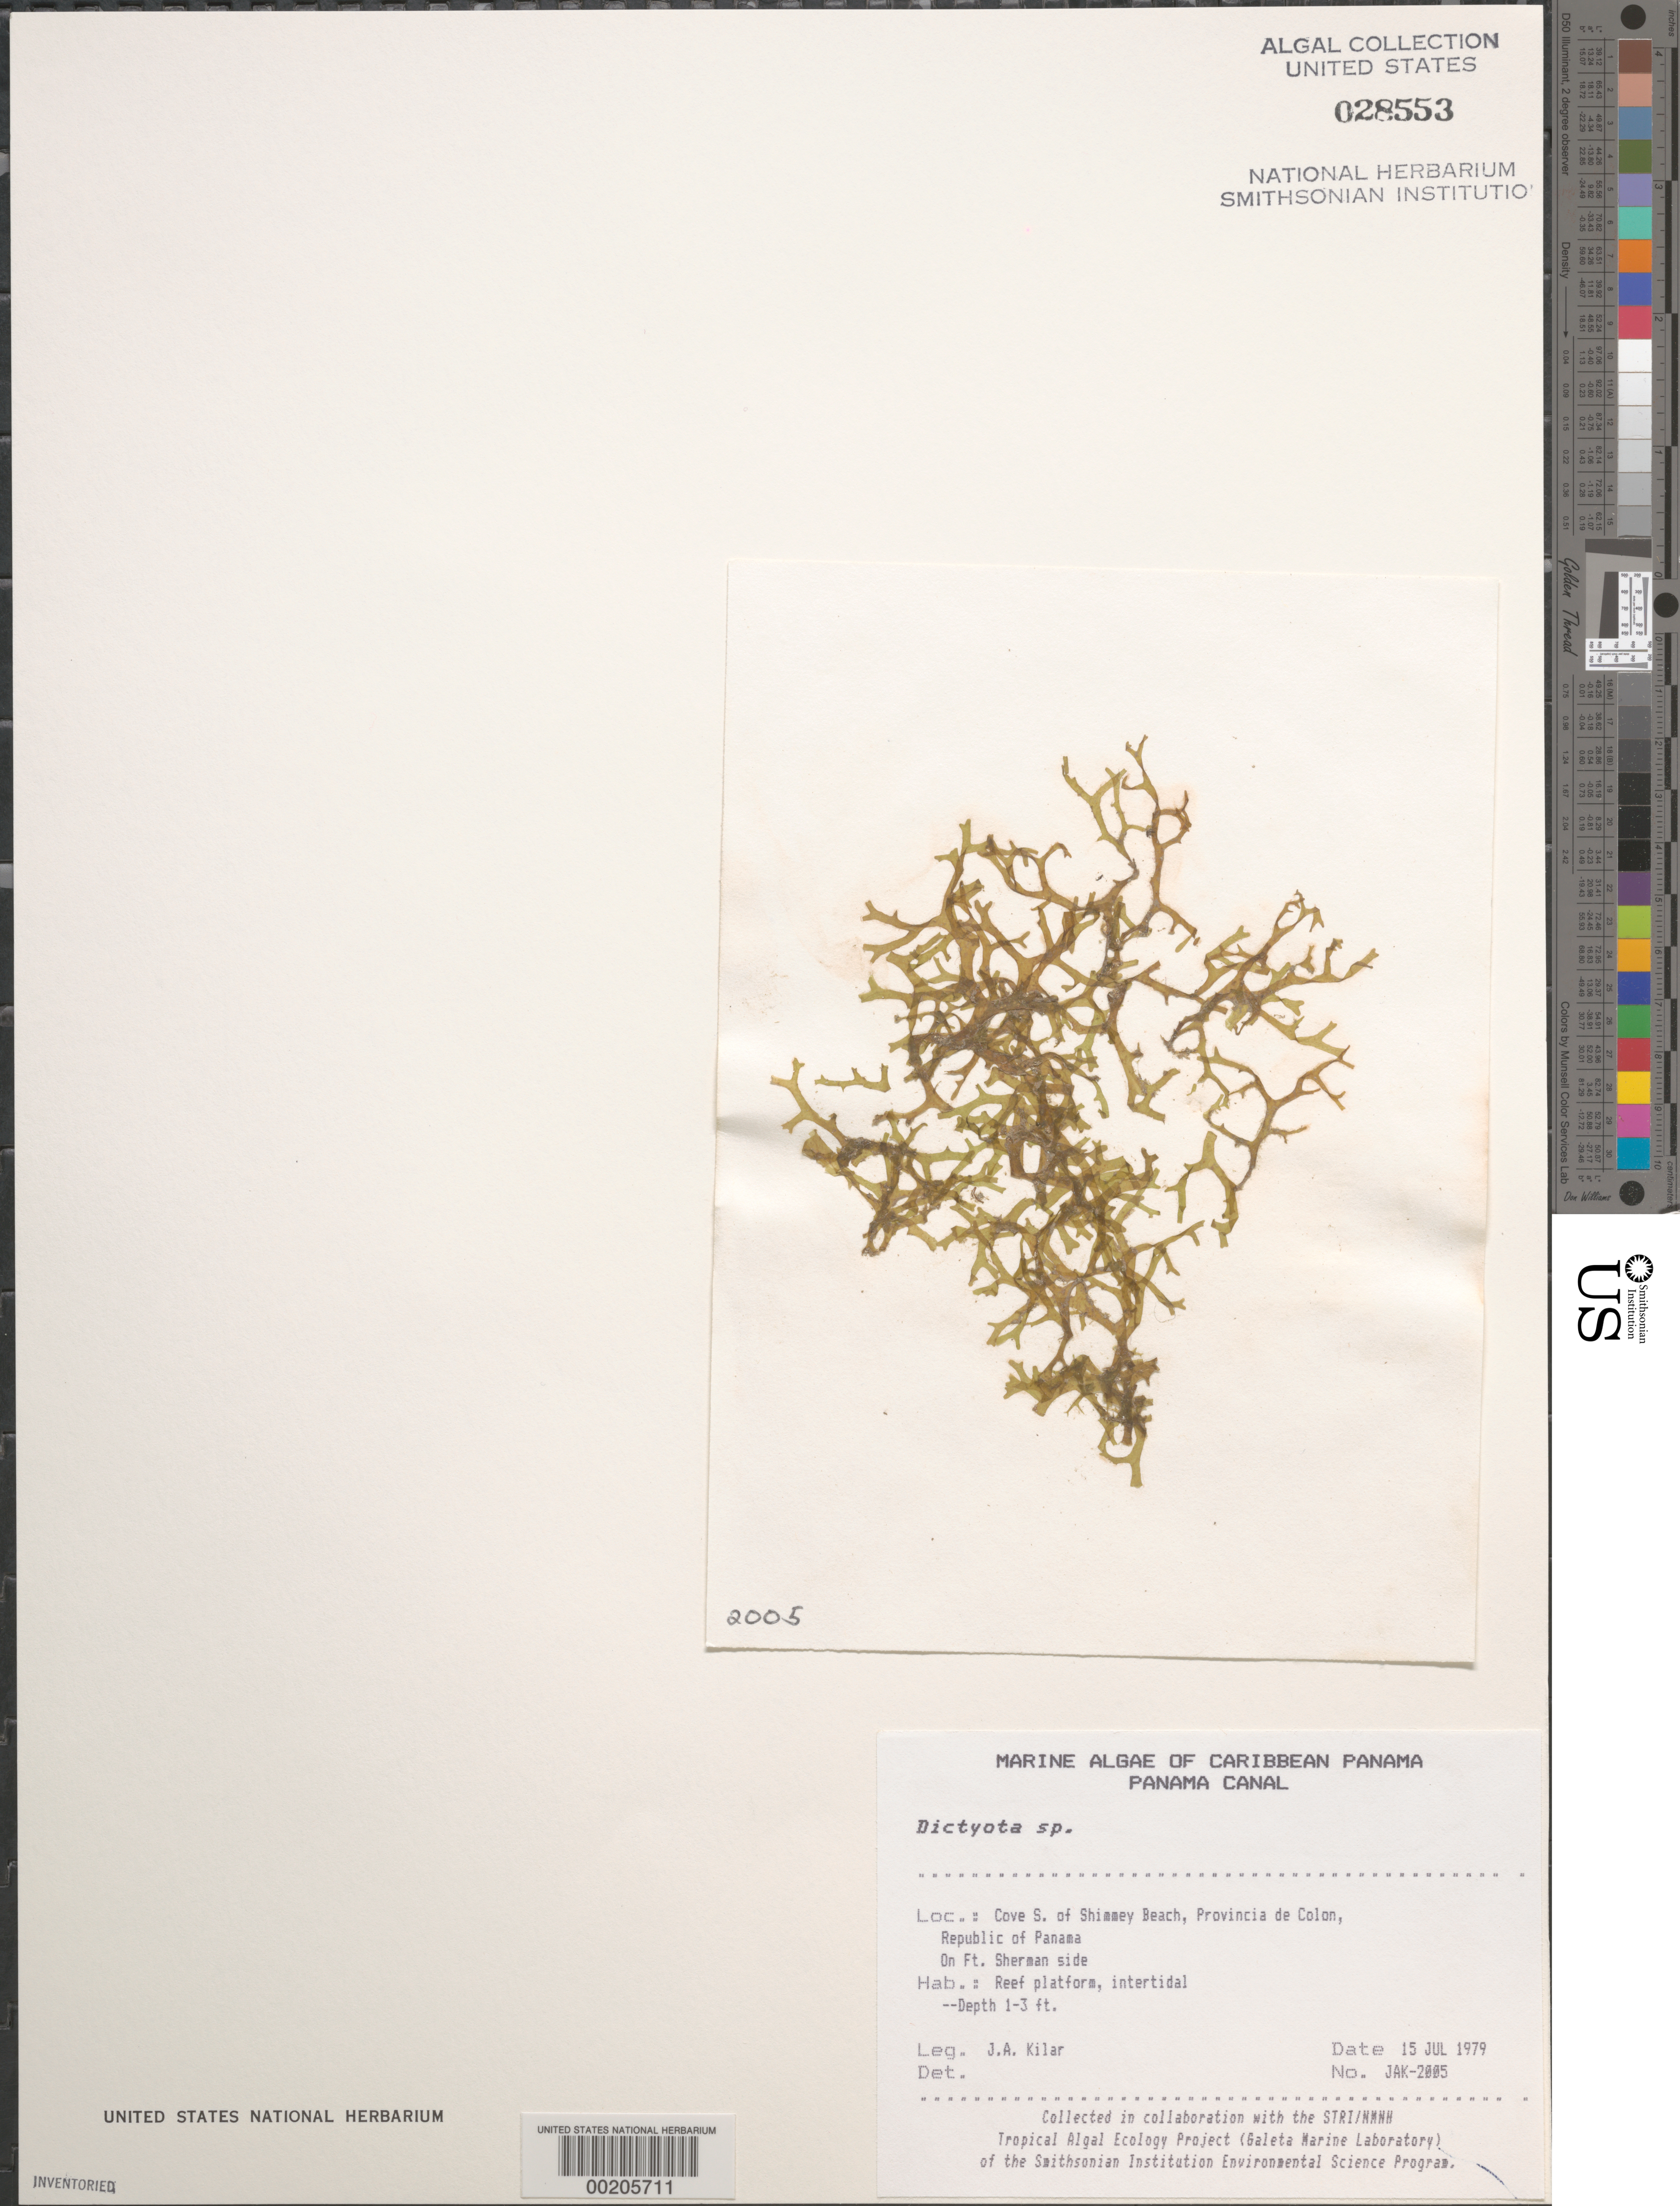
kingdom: Chromista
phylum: Ochrophyta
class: Phaeophyceae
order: Dictyotales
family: Dictyotaceae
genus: Dictyota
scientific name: Dictyota sp.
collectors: J. A. Kilar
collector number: JAK-2005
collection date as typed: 15 Jul 1979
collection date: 1979-07-15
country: Panama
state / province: Colón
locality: Cove south of Shimmey Beach, Fort Sherman side, Panama Canal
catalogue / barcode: US 28553